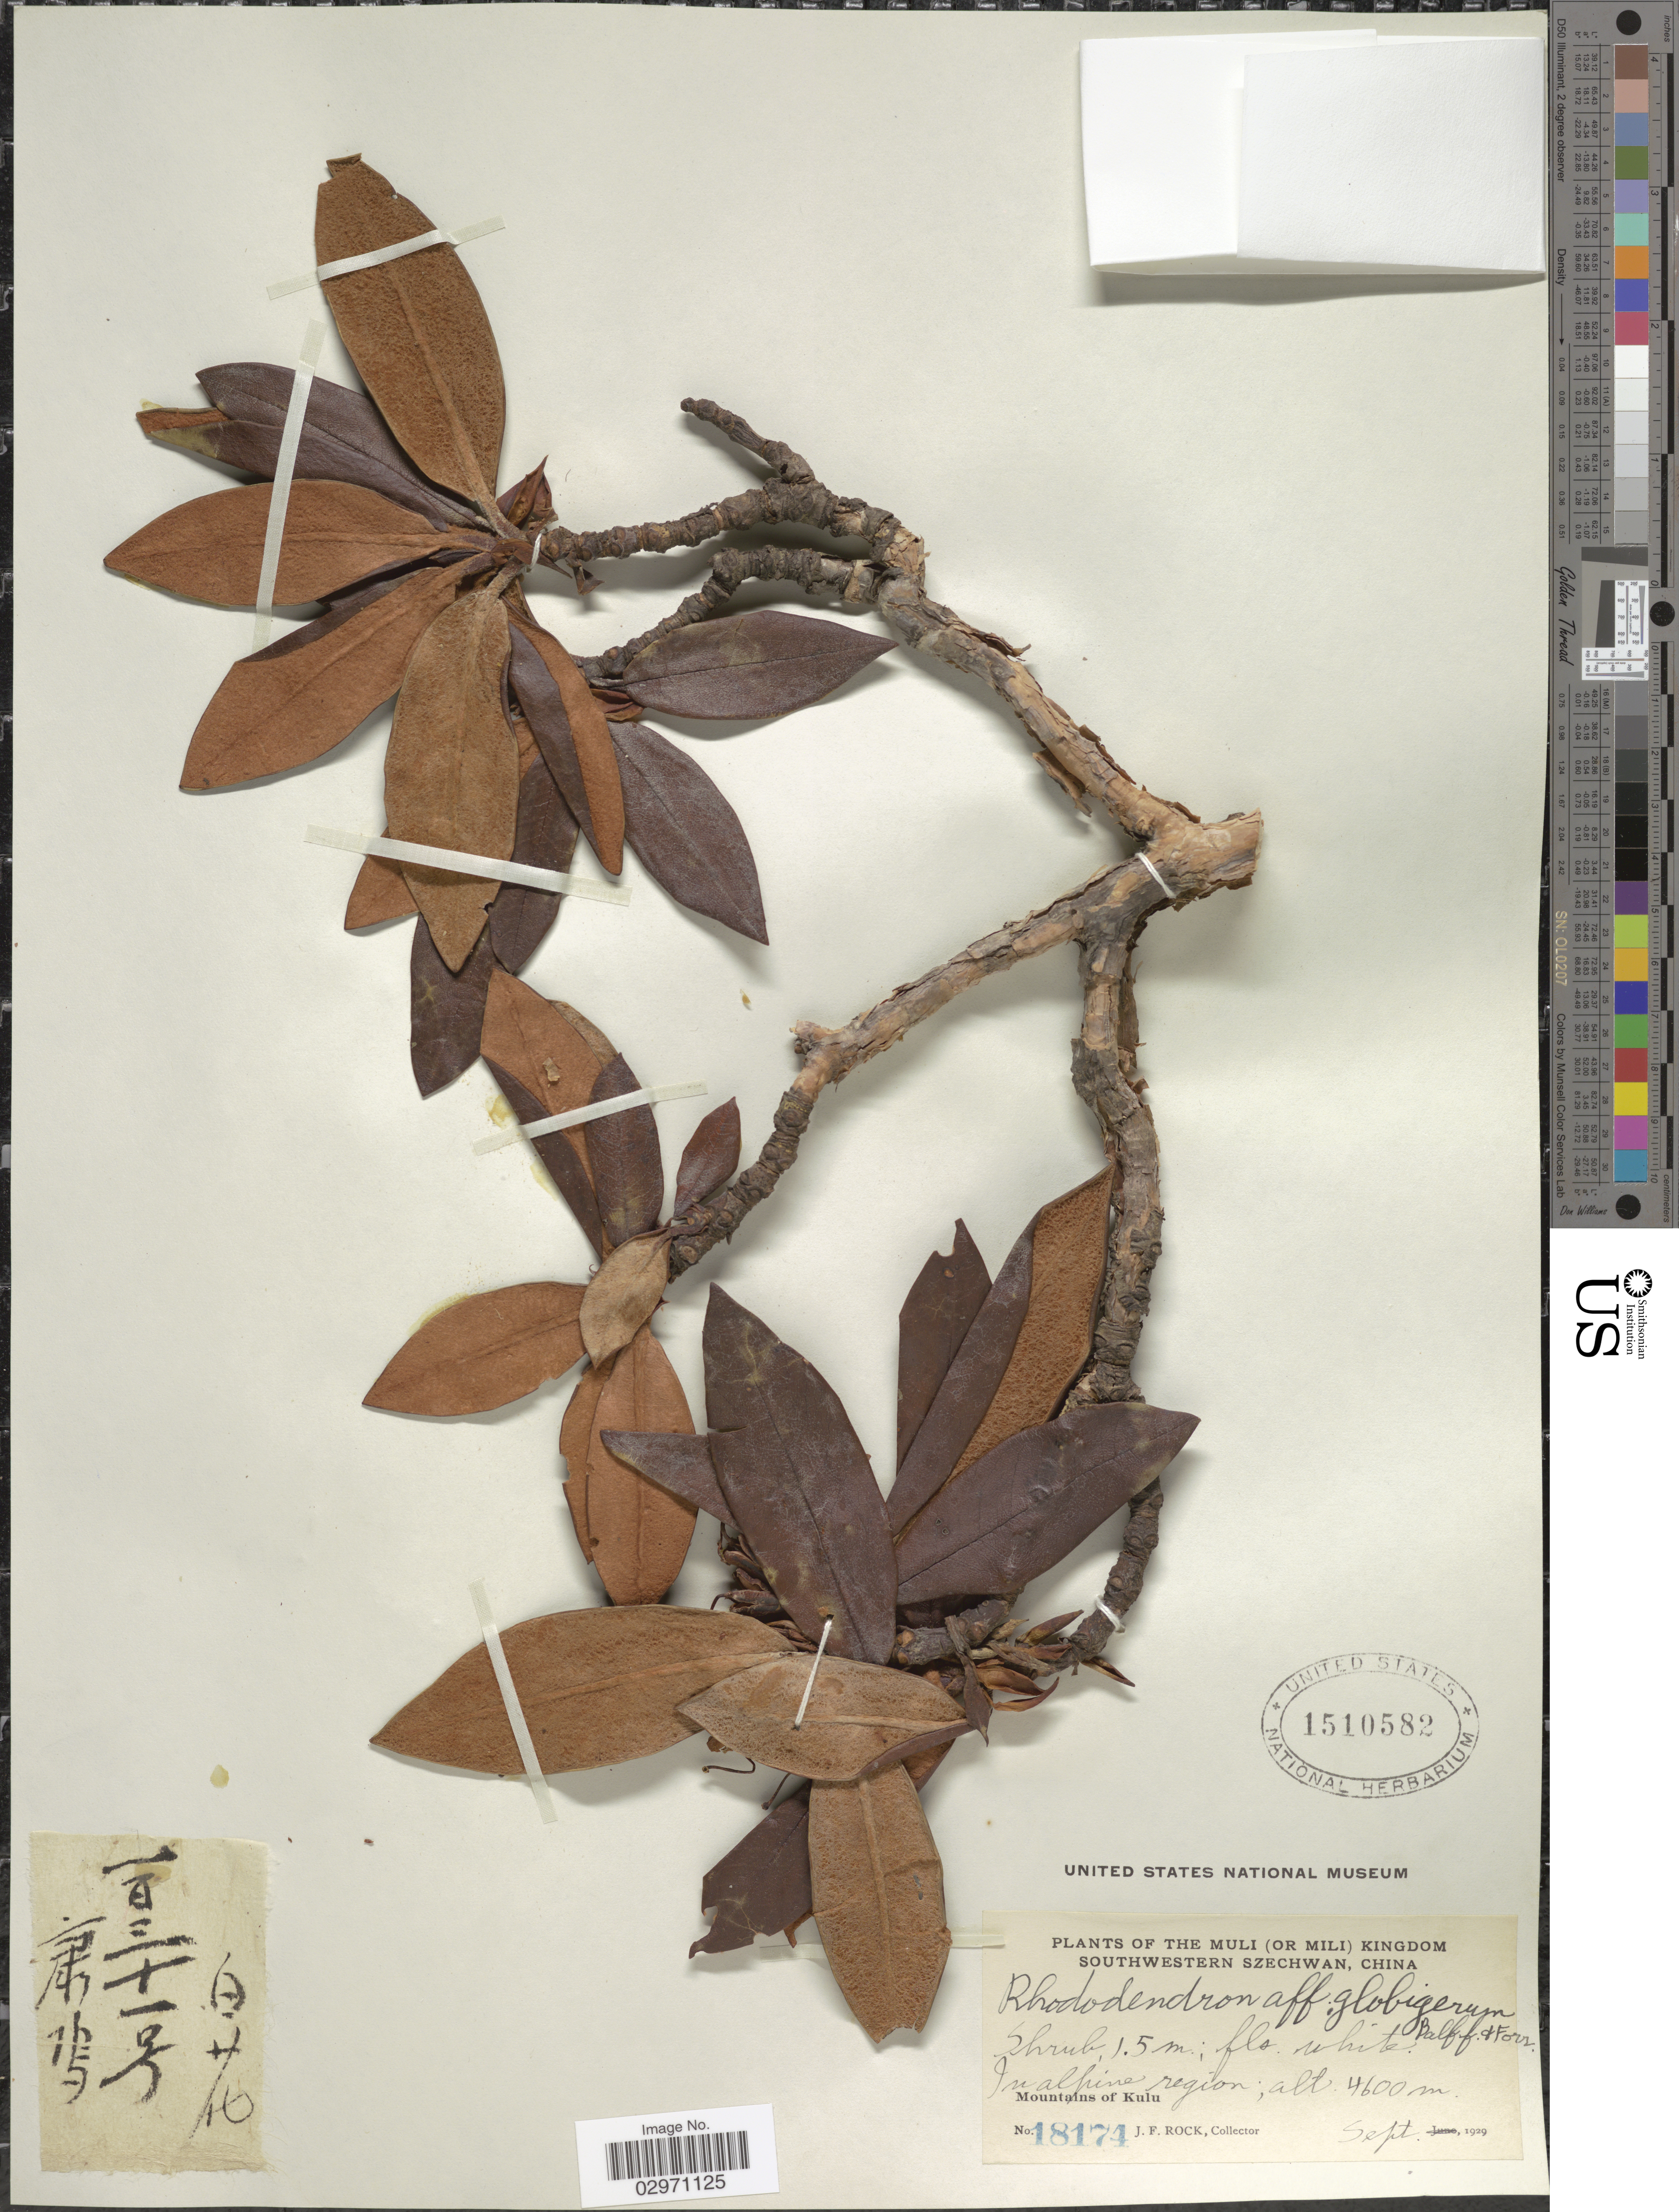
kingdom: Plantae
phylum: Tracheophyta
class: Magnoliopsida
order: Ericales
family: Ericaceae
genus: Rhododendron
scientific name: Rhododendron globigerum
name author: Balf. f. & Forrest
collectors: J. Rock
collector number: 18174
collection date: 1929-09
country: China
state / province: Sichuan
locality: Muli (or Mili) Kingdom. Southwestern Szechwan. In alpine region. Mountains of Kulu.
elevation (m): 4600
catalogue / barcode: US 1510582